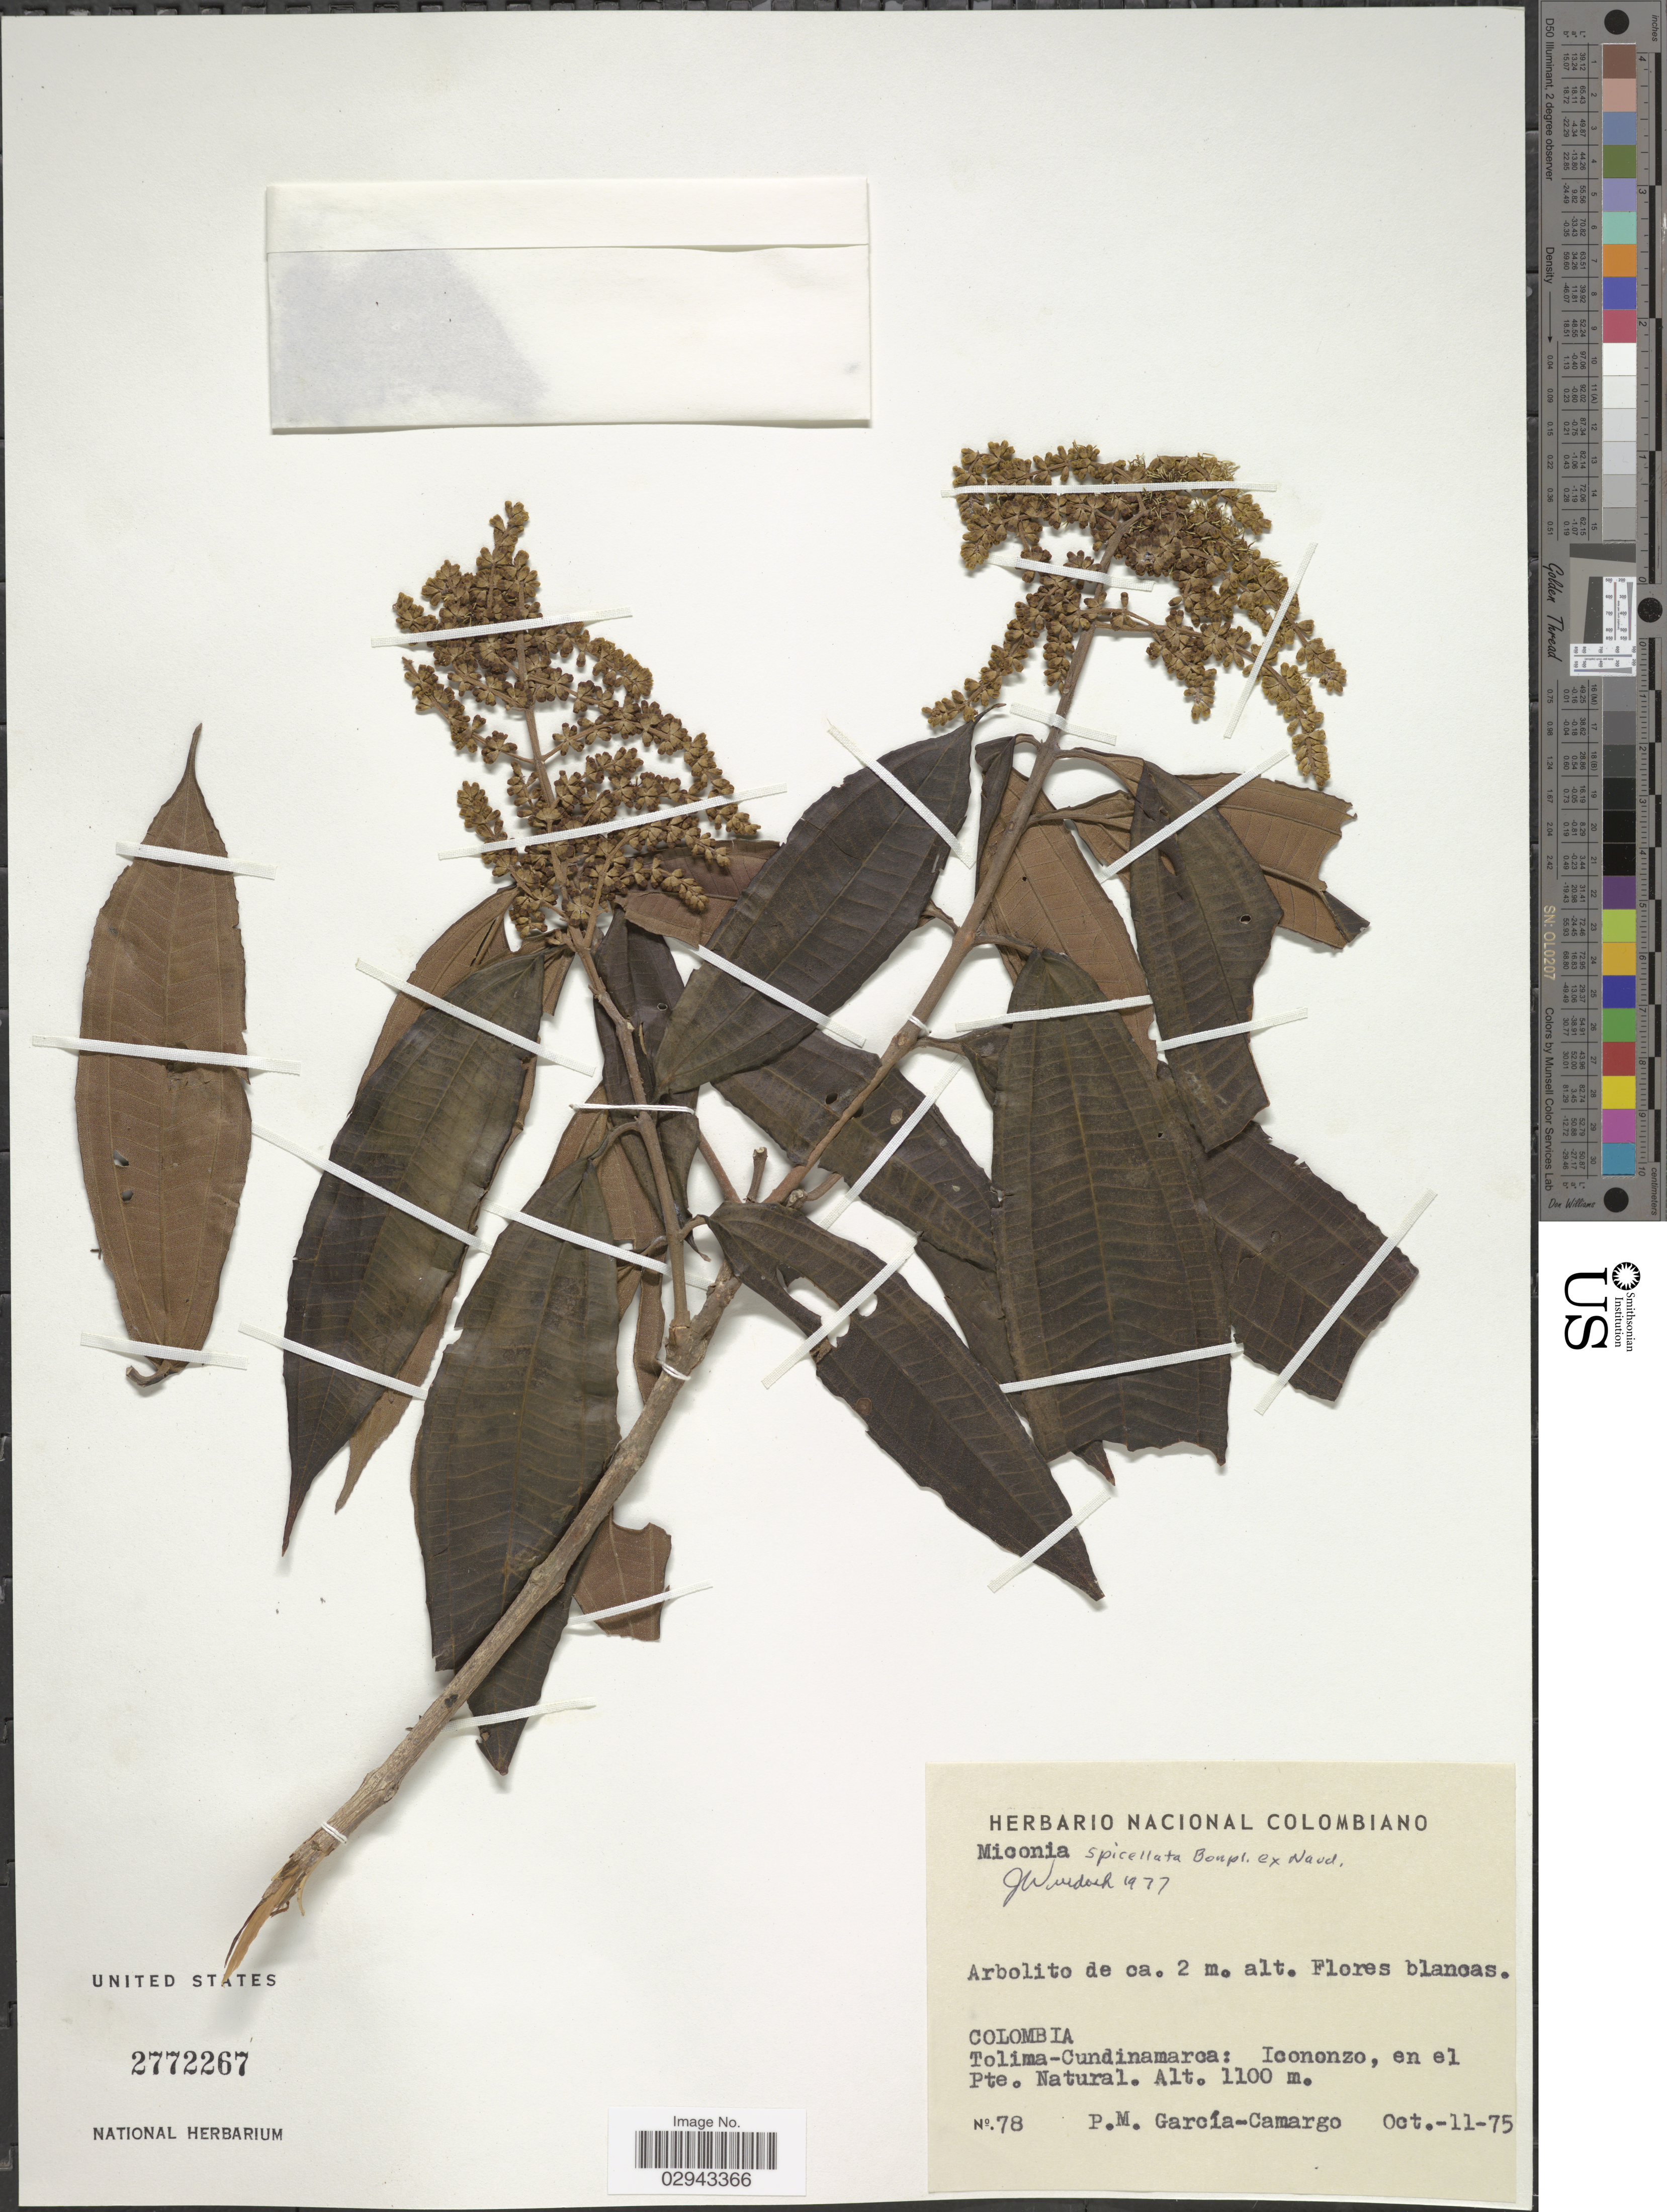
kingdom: Plantae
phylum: Tracheophyta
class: Magnoliopsida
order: Myrtales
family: Melastomataceae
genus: Miconia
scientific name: Miconia spicellata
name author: Bonpl. ex Naudin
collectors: P. García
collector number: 78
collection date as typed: Transcribed d/m/y: 11/10/75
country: Colombia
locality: Tolima-Cundinamarca: Icononzo, en el Pte. Natural.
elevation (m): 1100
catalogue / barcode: US 2772267